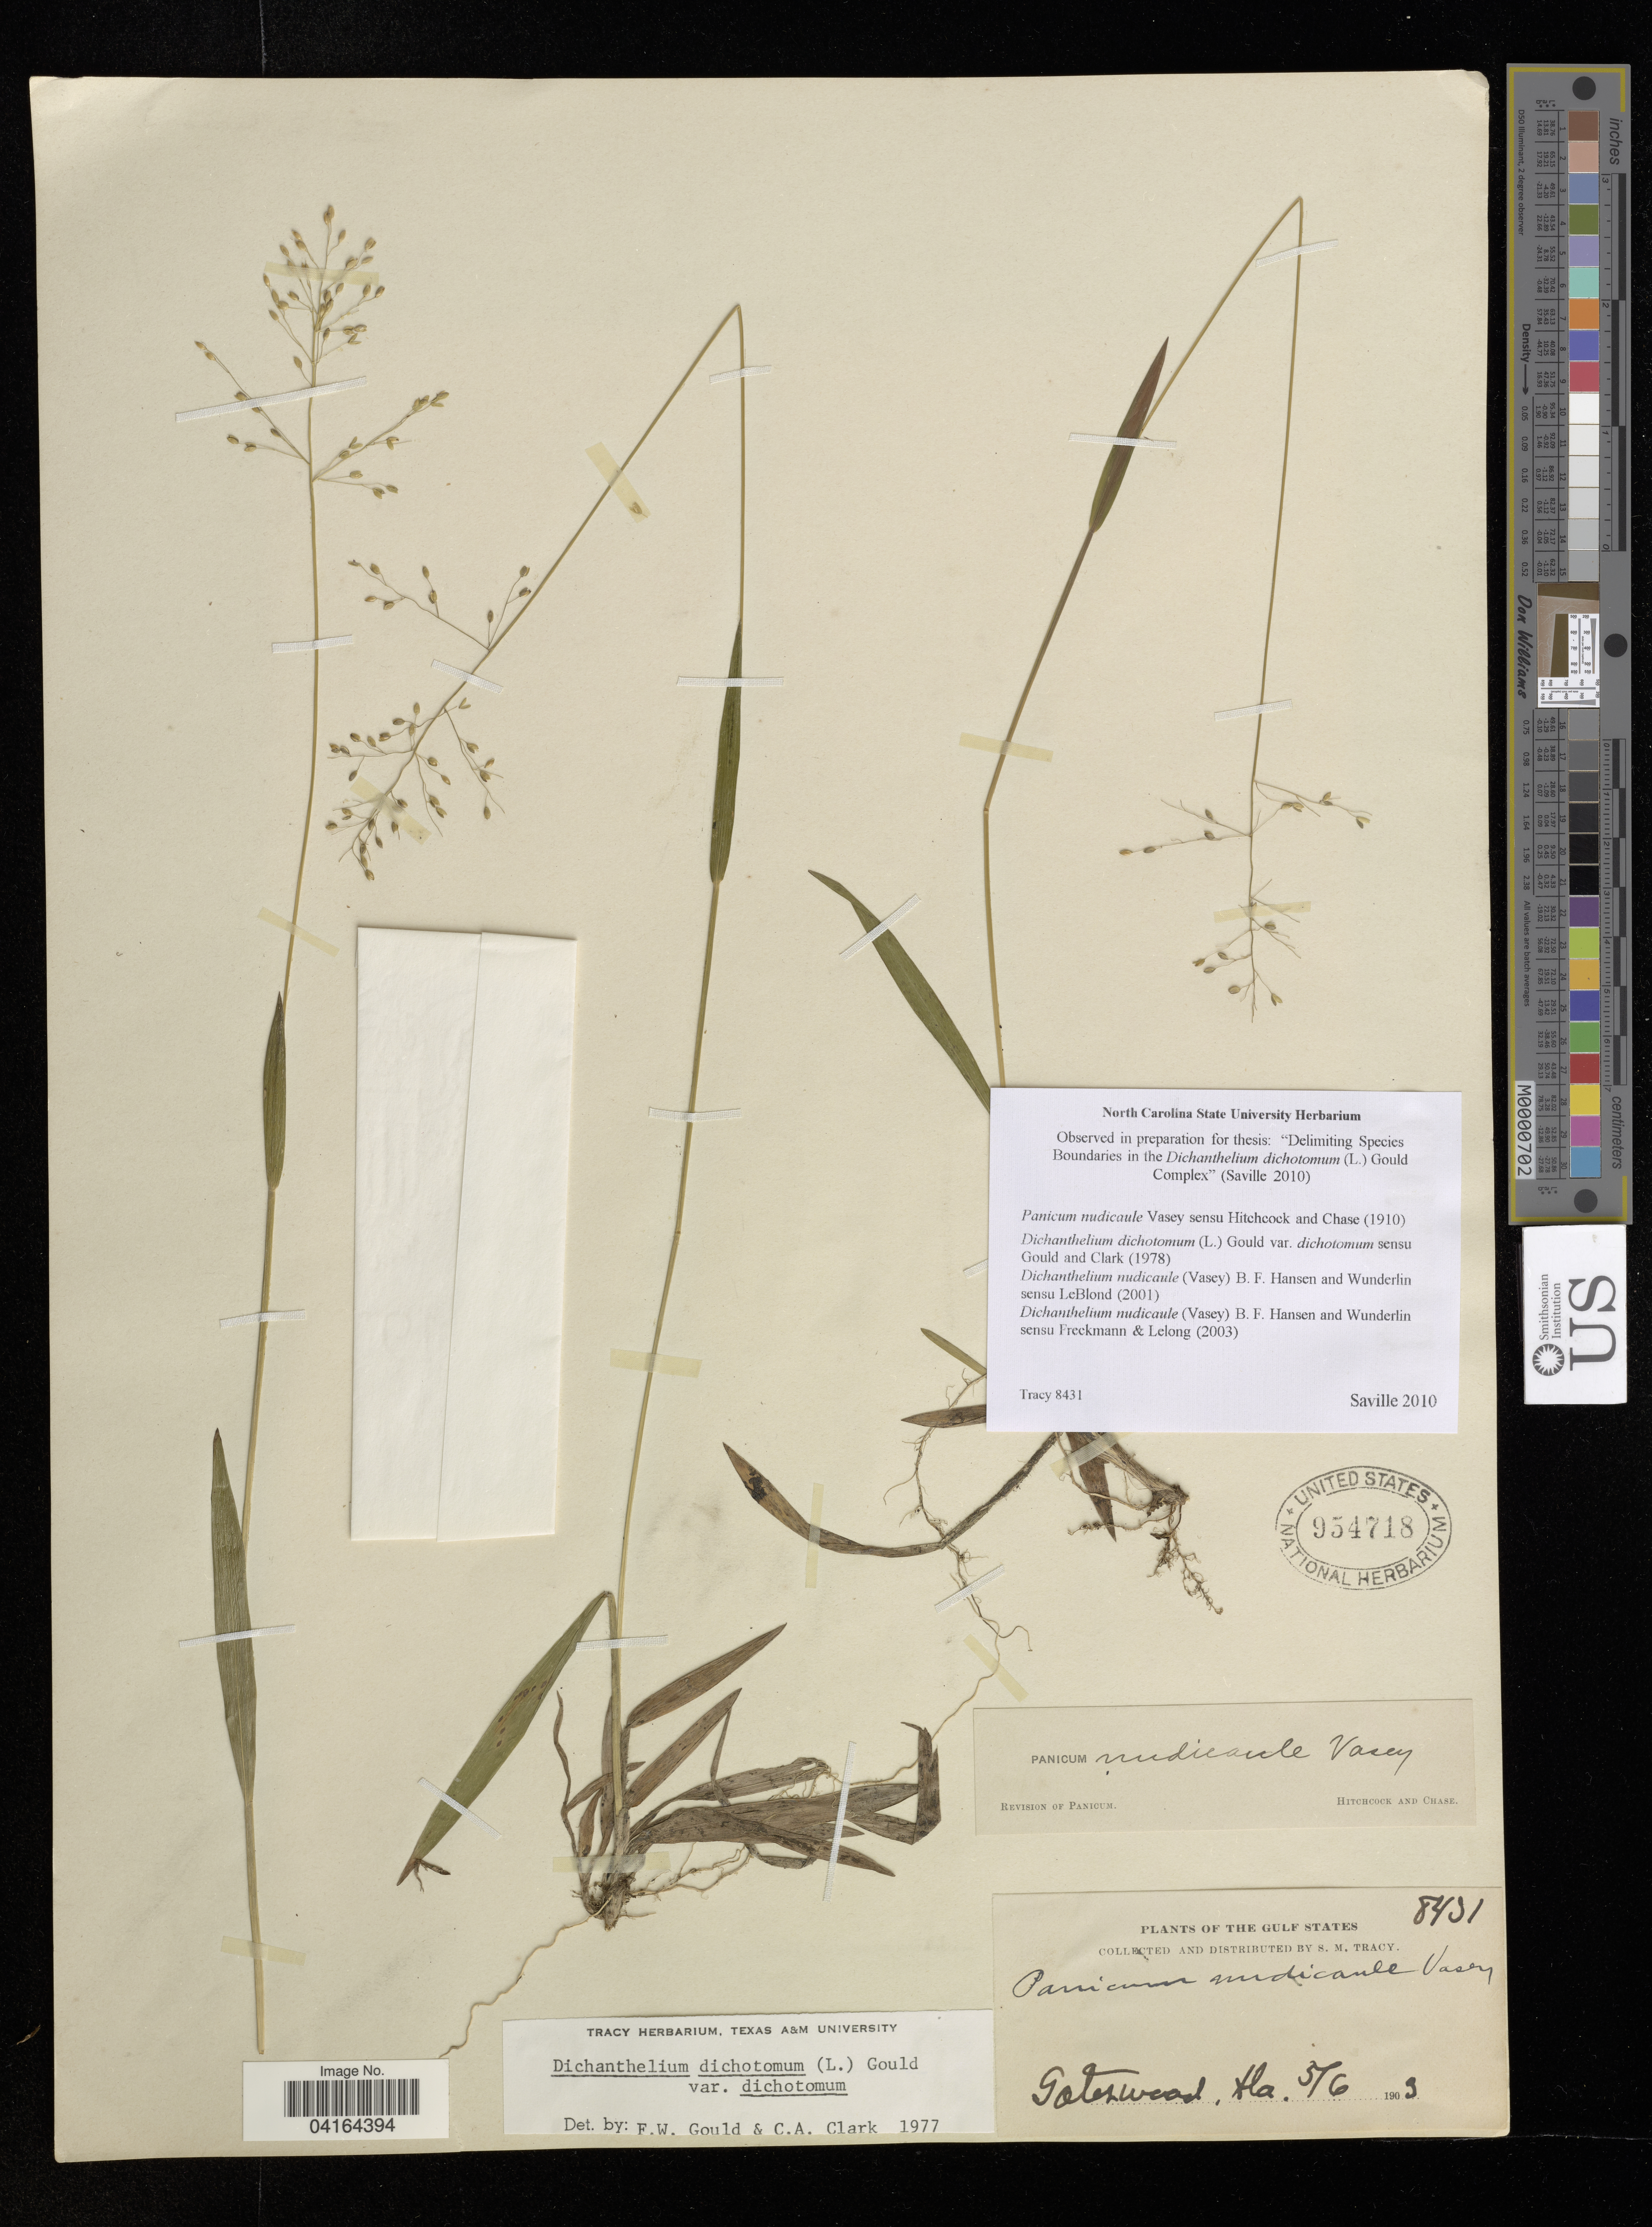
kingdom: Plantae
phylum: Tracheophyta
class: Liliopsida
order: Poales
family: Poaceae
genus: Dichanthelium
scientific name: Dichanthelium nudicaule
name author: (Vasey) B.F. Hansen & Wunderlin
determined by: Saville, A. C., (NCSC), North Carolina State University (UNITED STATES)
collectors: S. Stracy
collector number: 8491*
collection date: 1909-06-05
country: United States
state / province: Alabama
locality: Gateswood.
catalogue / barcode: US 954718